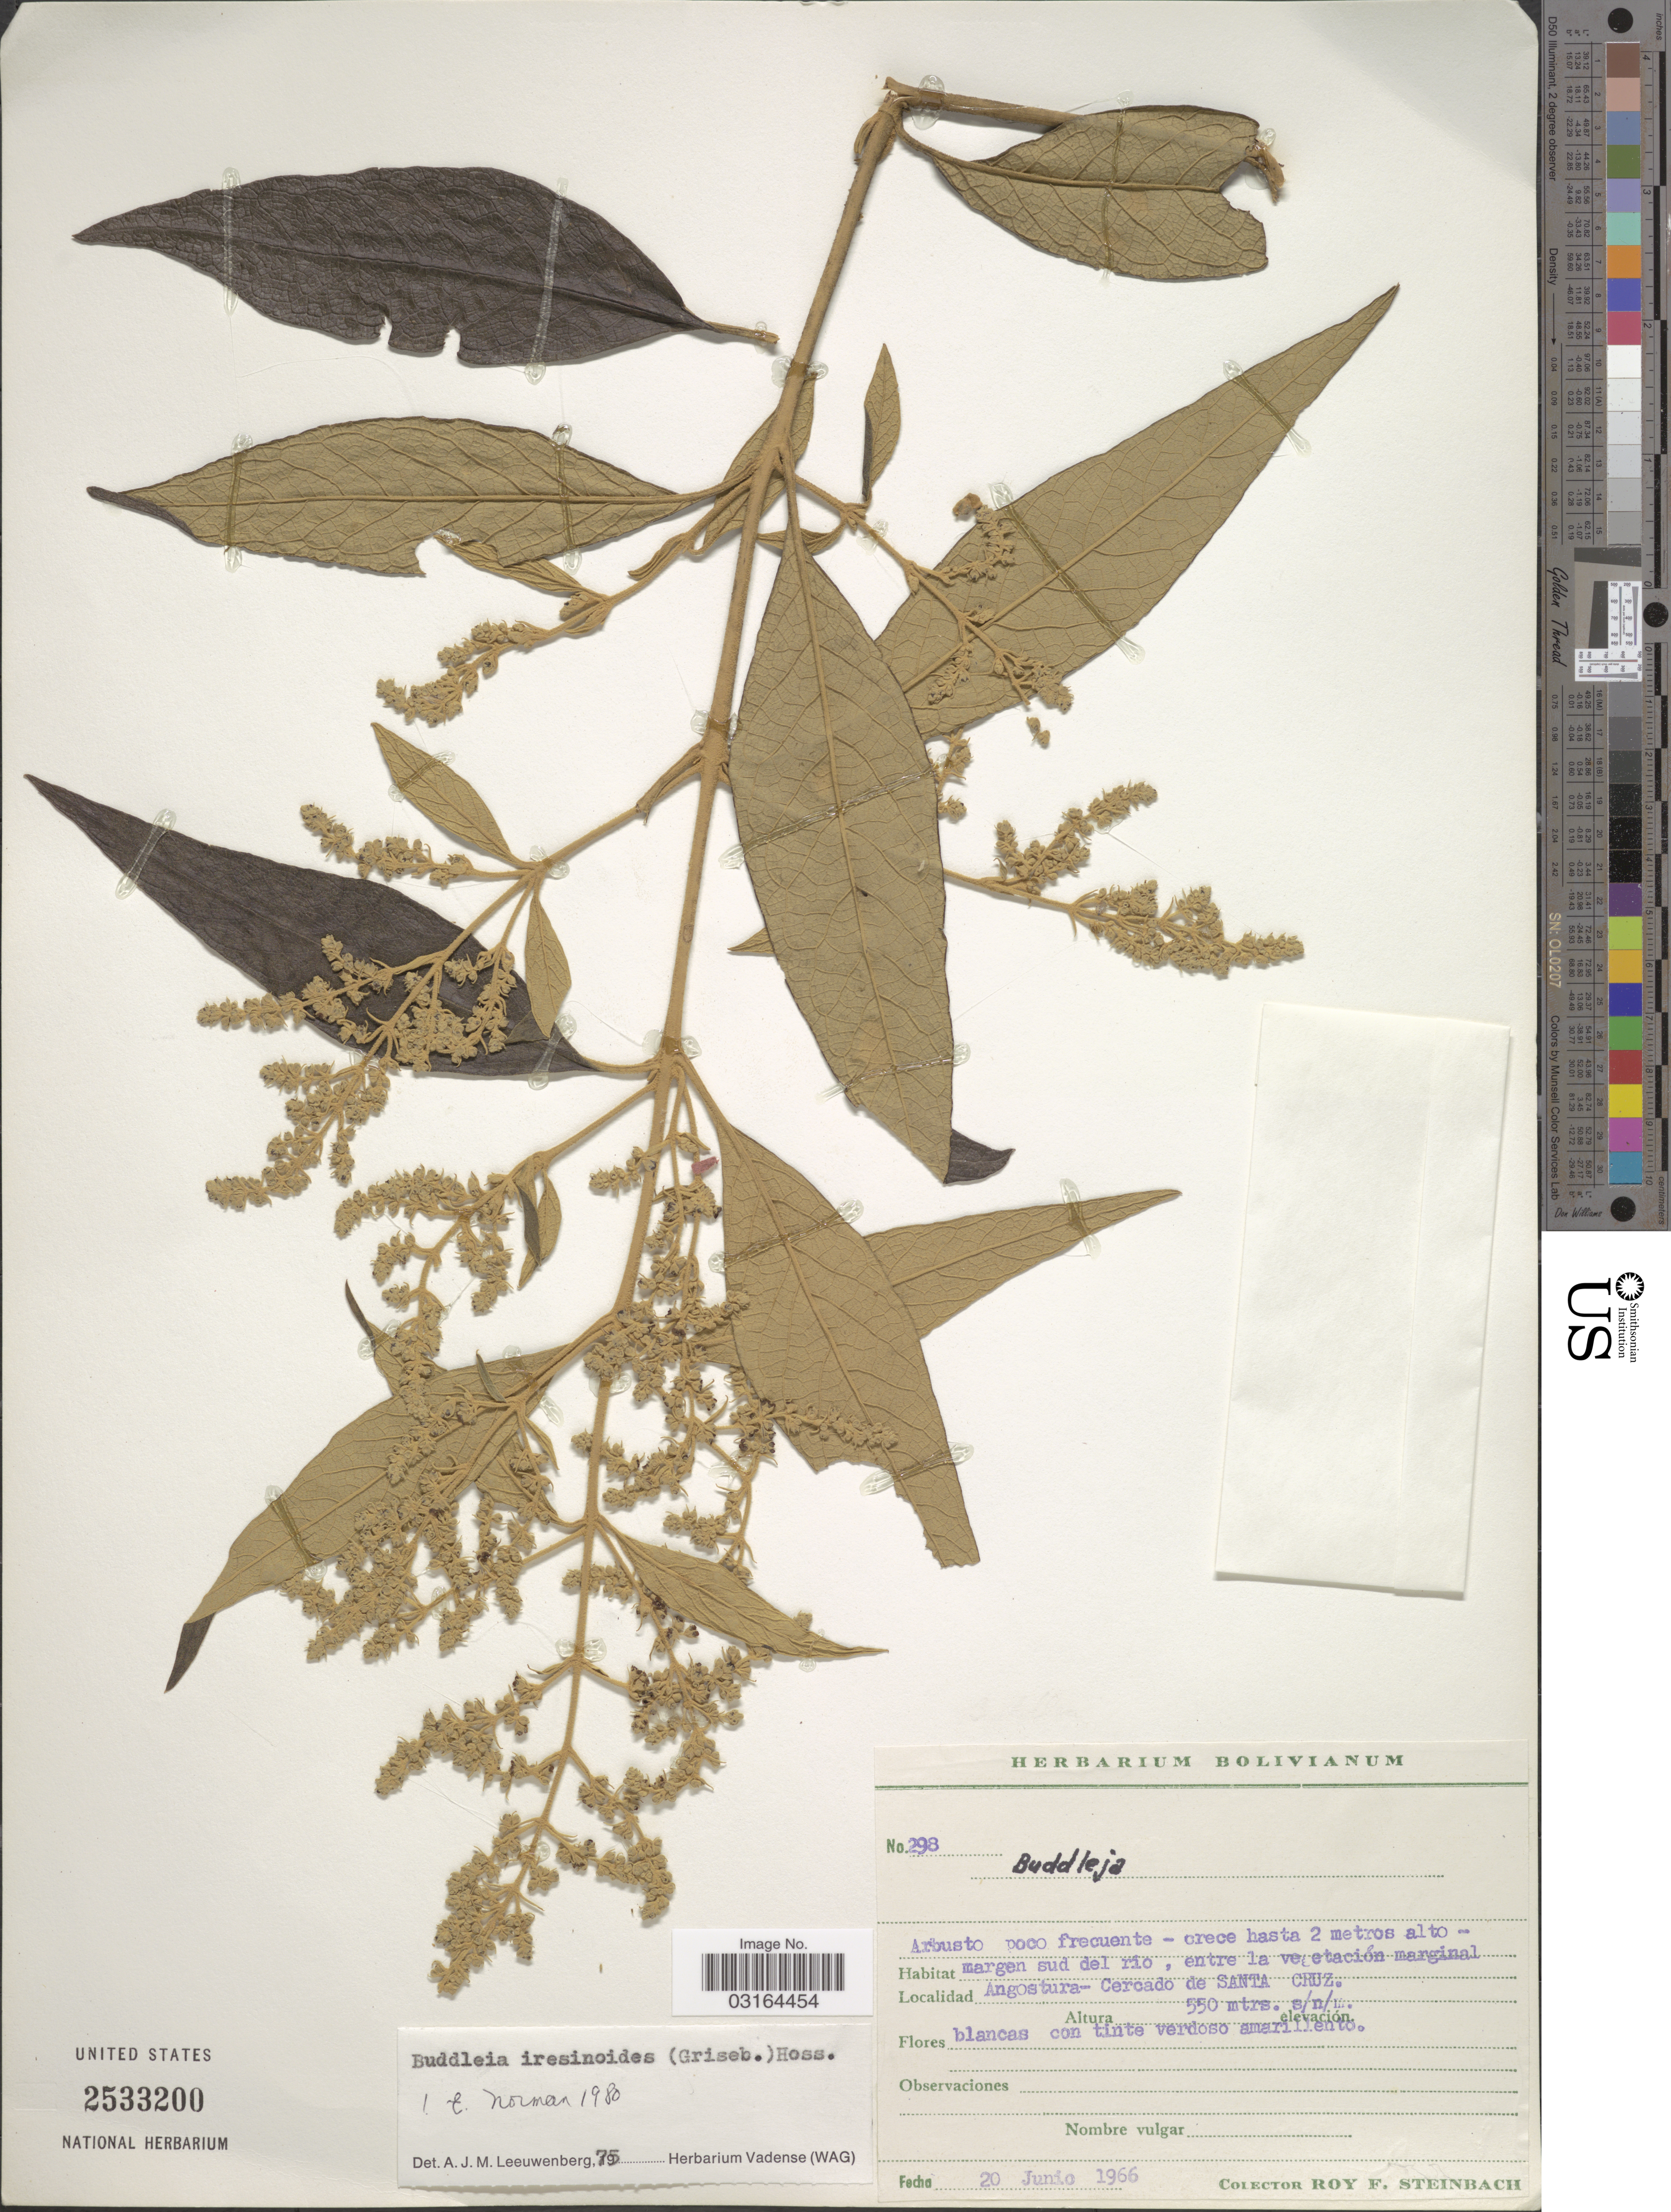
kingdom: Plantae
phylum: Tracheophyta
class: Magnoliopsida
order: Lamiales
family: Scrophulariaceae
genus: Buddleja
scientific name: Buddleja iresinoides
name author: (Griseb.) Hoss.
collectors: R. F. Steinbach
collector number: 298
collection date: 1966-06-20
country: Bolivia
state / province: Santa Cruz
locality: Angostura- Cercado de Santa Cruz.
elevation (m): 550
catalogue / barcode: US 2533200